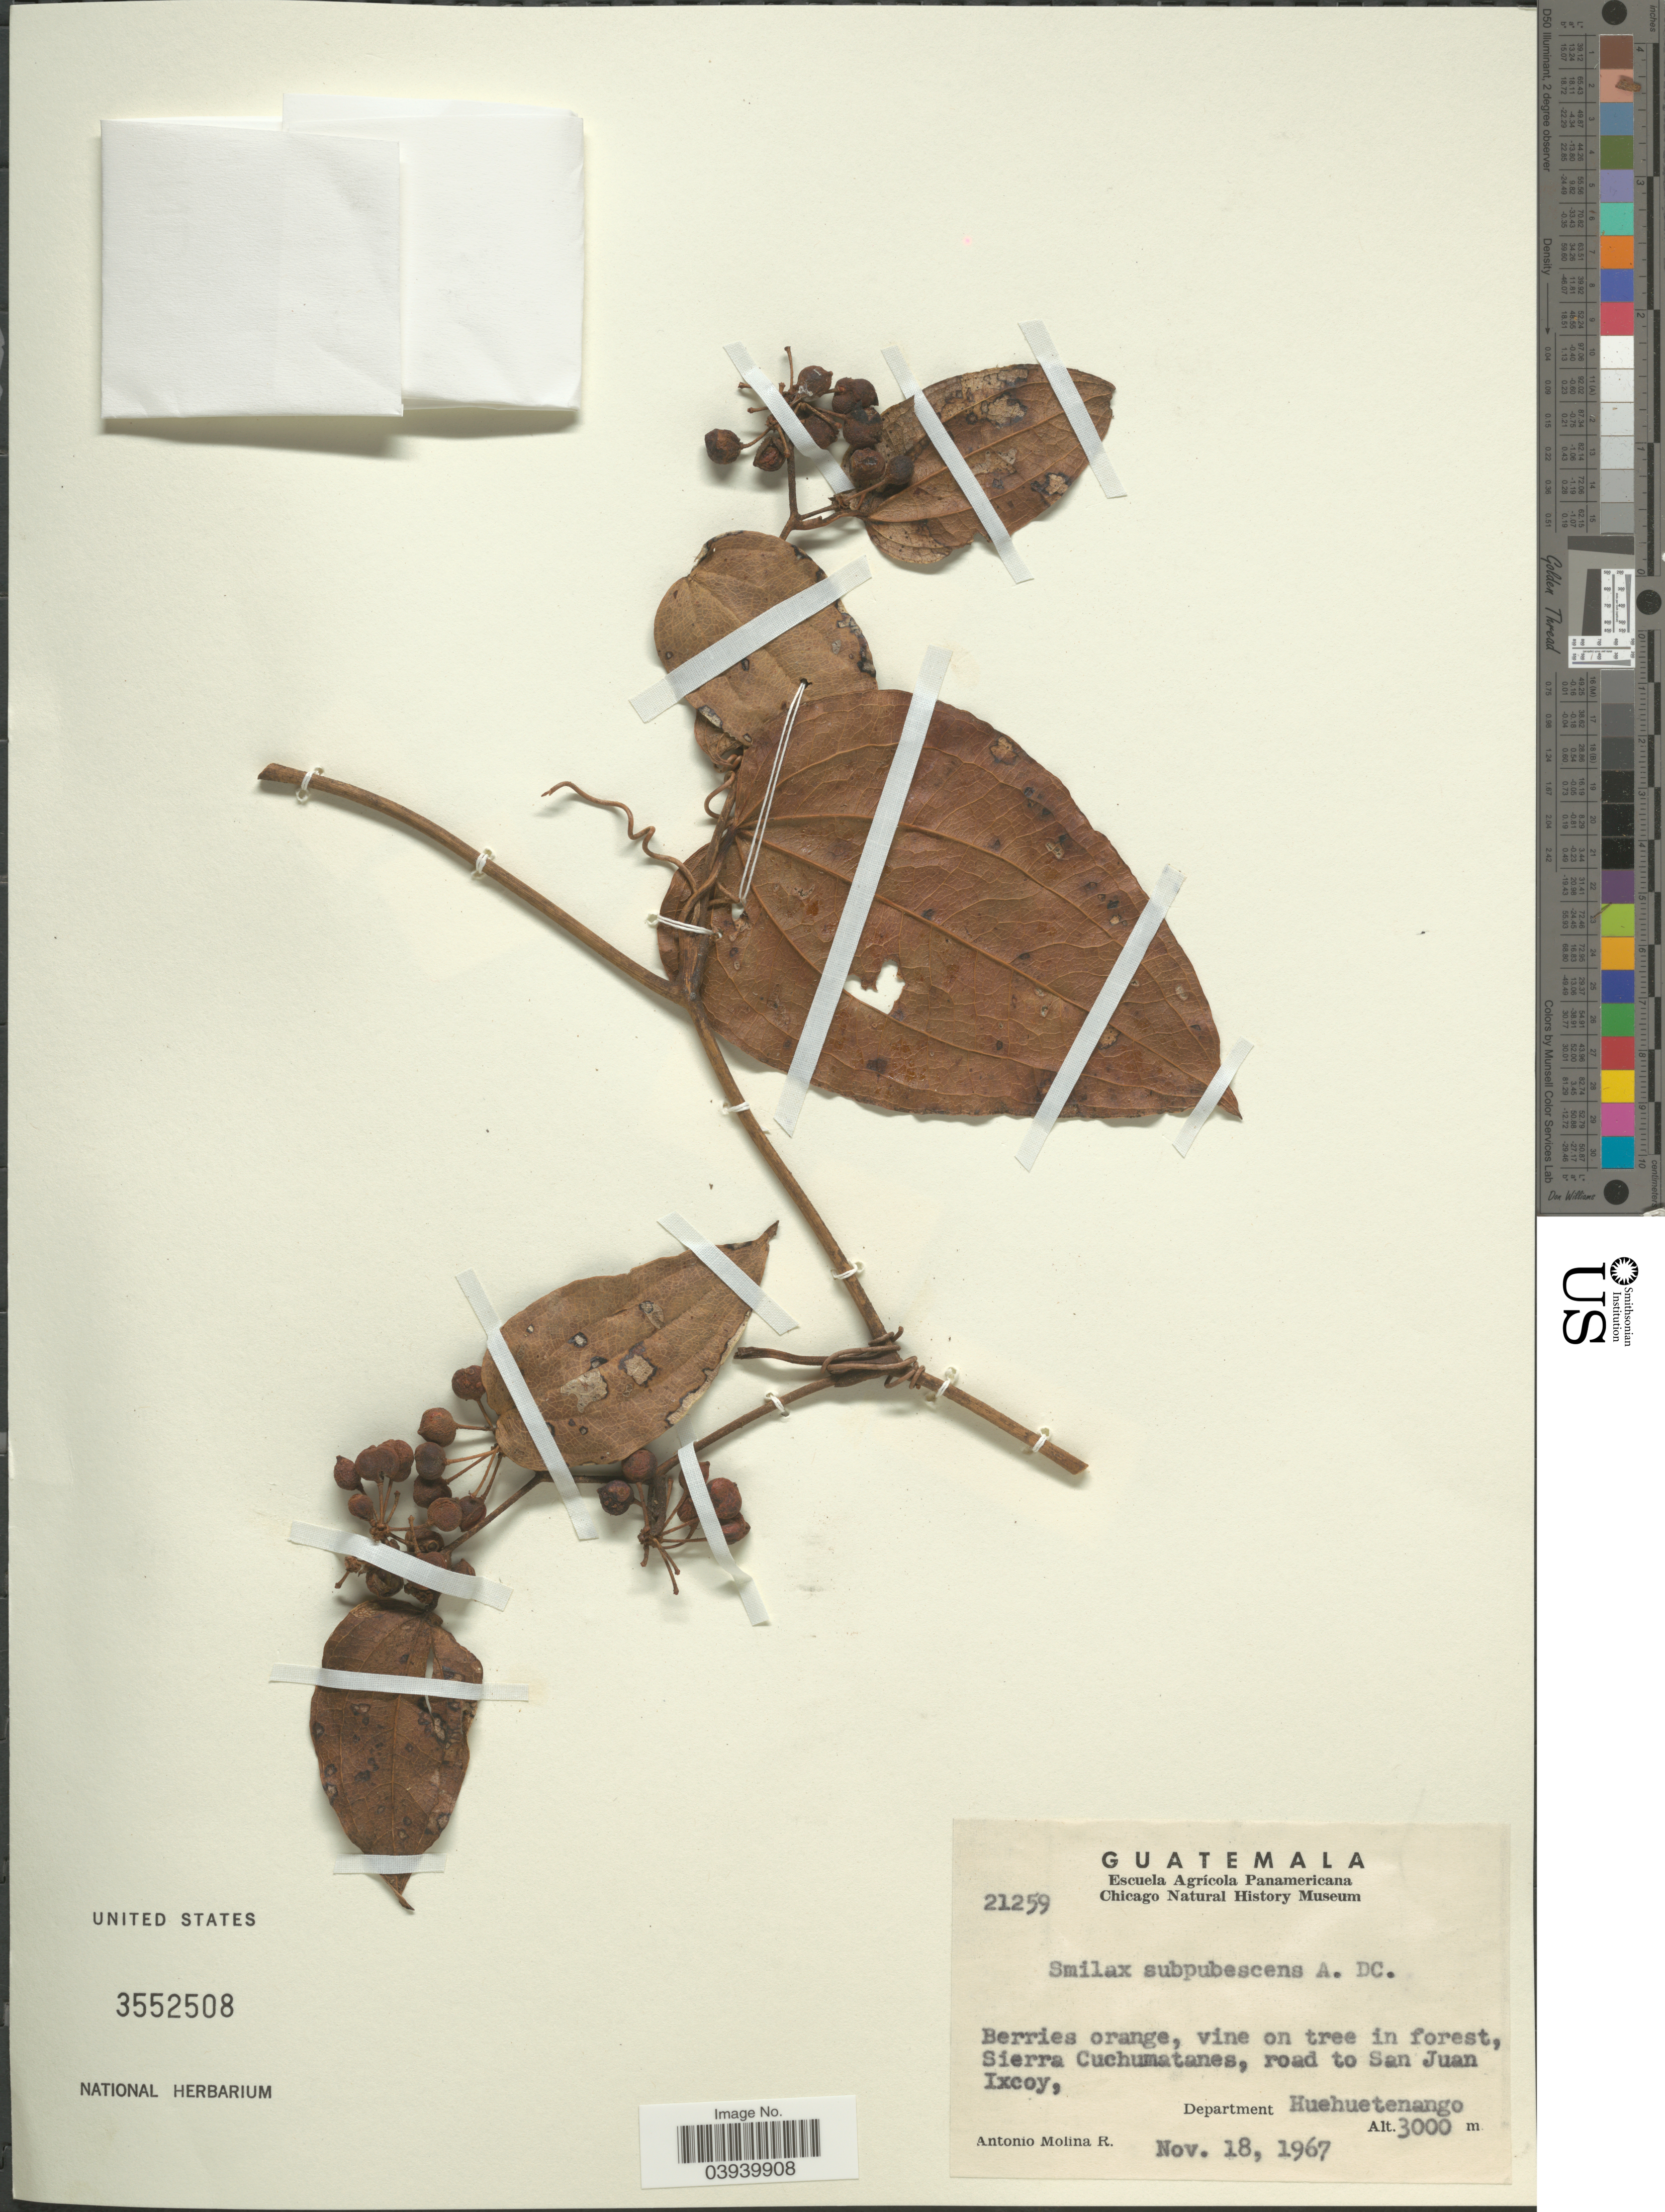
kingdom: Plantae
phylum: Tracheophyta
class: Liliopsida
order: Liliales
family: Smilacaceae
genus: Smilax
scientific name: Smilax subpubescens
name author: A. DC.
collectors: A. Molina R.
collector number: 21259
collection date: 1967-11-18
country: Guatemala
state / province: Huehuetenango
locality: Sierra Cuchumatanes, road to San Juan Ixcoy, Department Huehuetenango.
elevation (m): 3000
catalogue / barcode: US 3552508